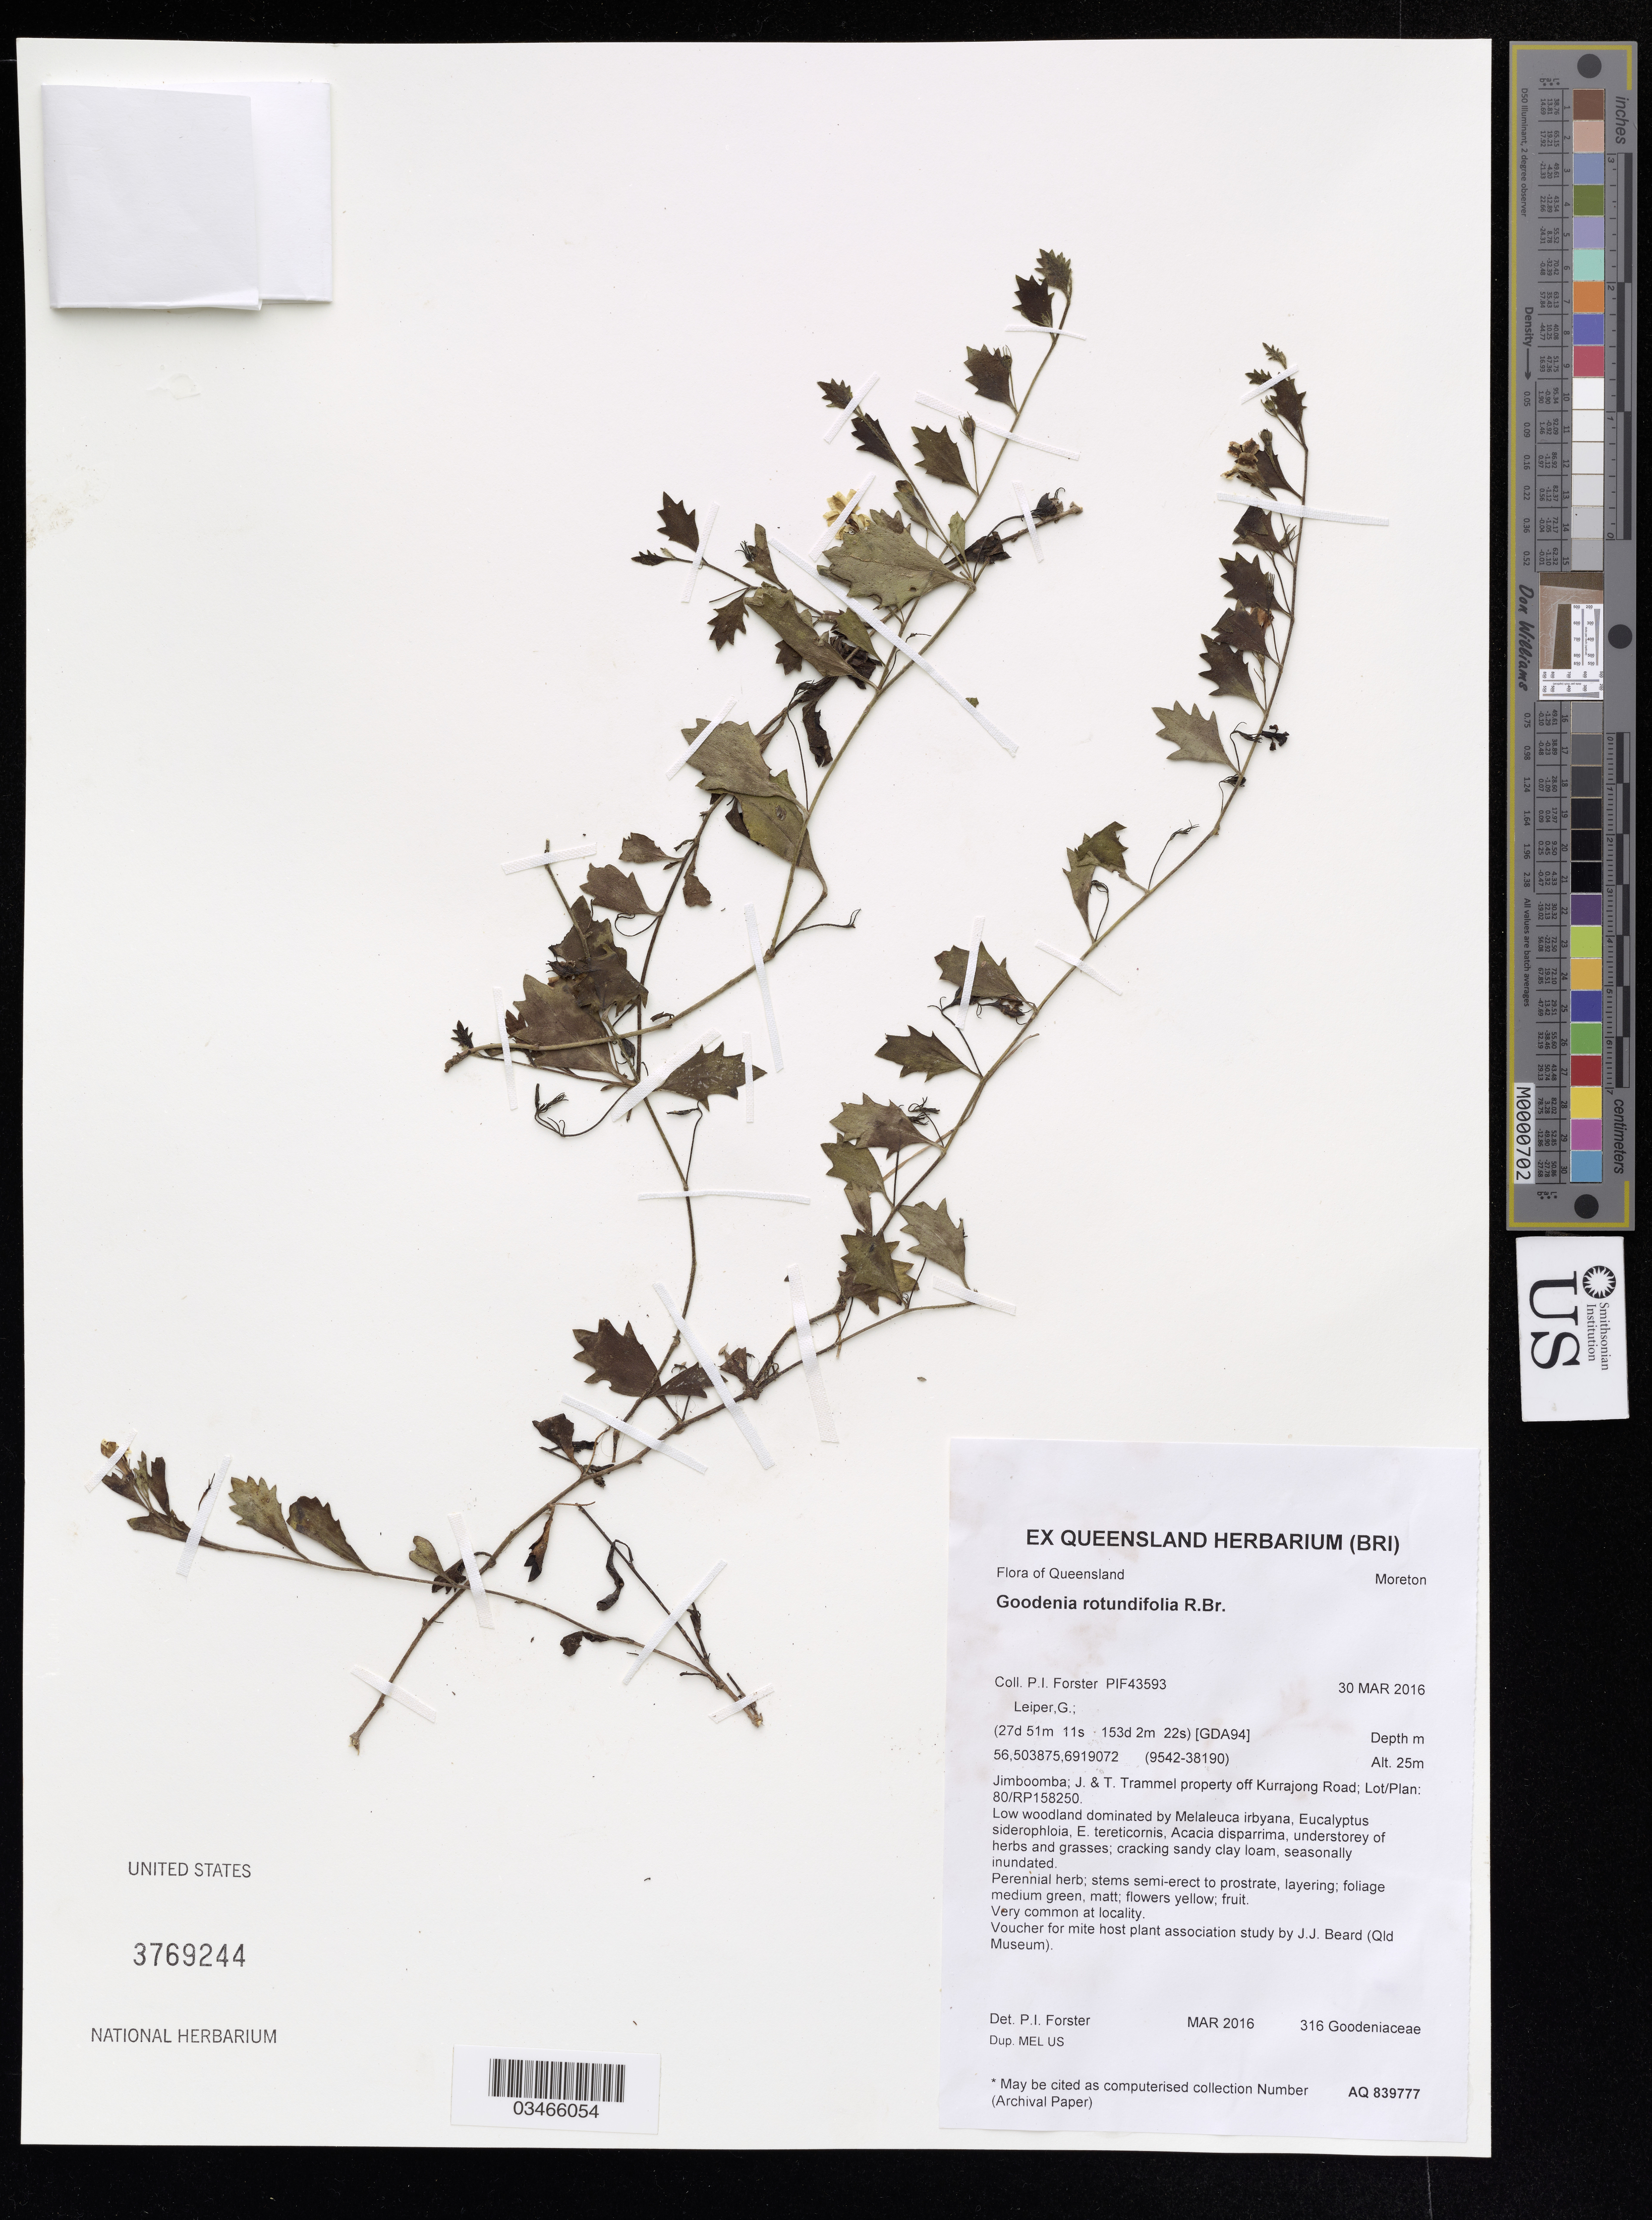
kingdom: Plantae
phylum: Tracheophyta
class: Magnoliopsida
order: Asterales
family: Goodeniaceae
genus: Goodenia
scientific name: Goodenia rotundifolia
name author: R. Br.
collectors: P. Forster & G. Leiper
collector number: PIF43593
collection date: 2016-03-30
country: Australia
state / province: Queensland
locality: Moreton. Jimboomba; J. & T. Trammel property off Kurrajong Road; Lot/Plan: 80/RP158250.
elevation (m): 25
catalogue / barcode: US 3769244